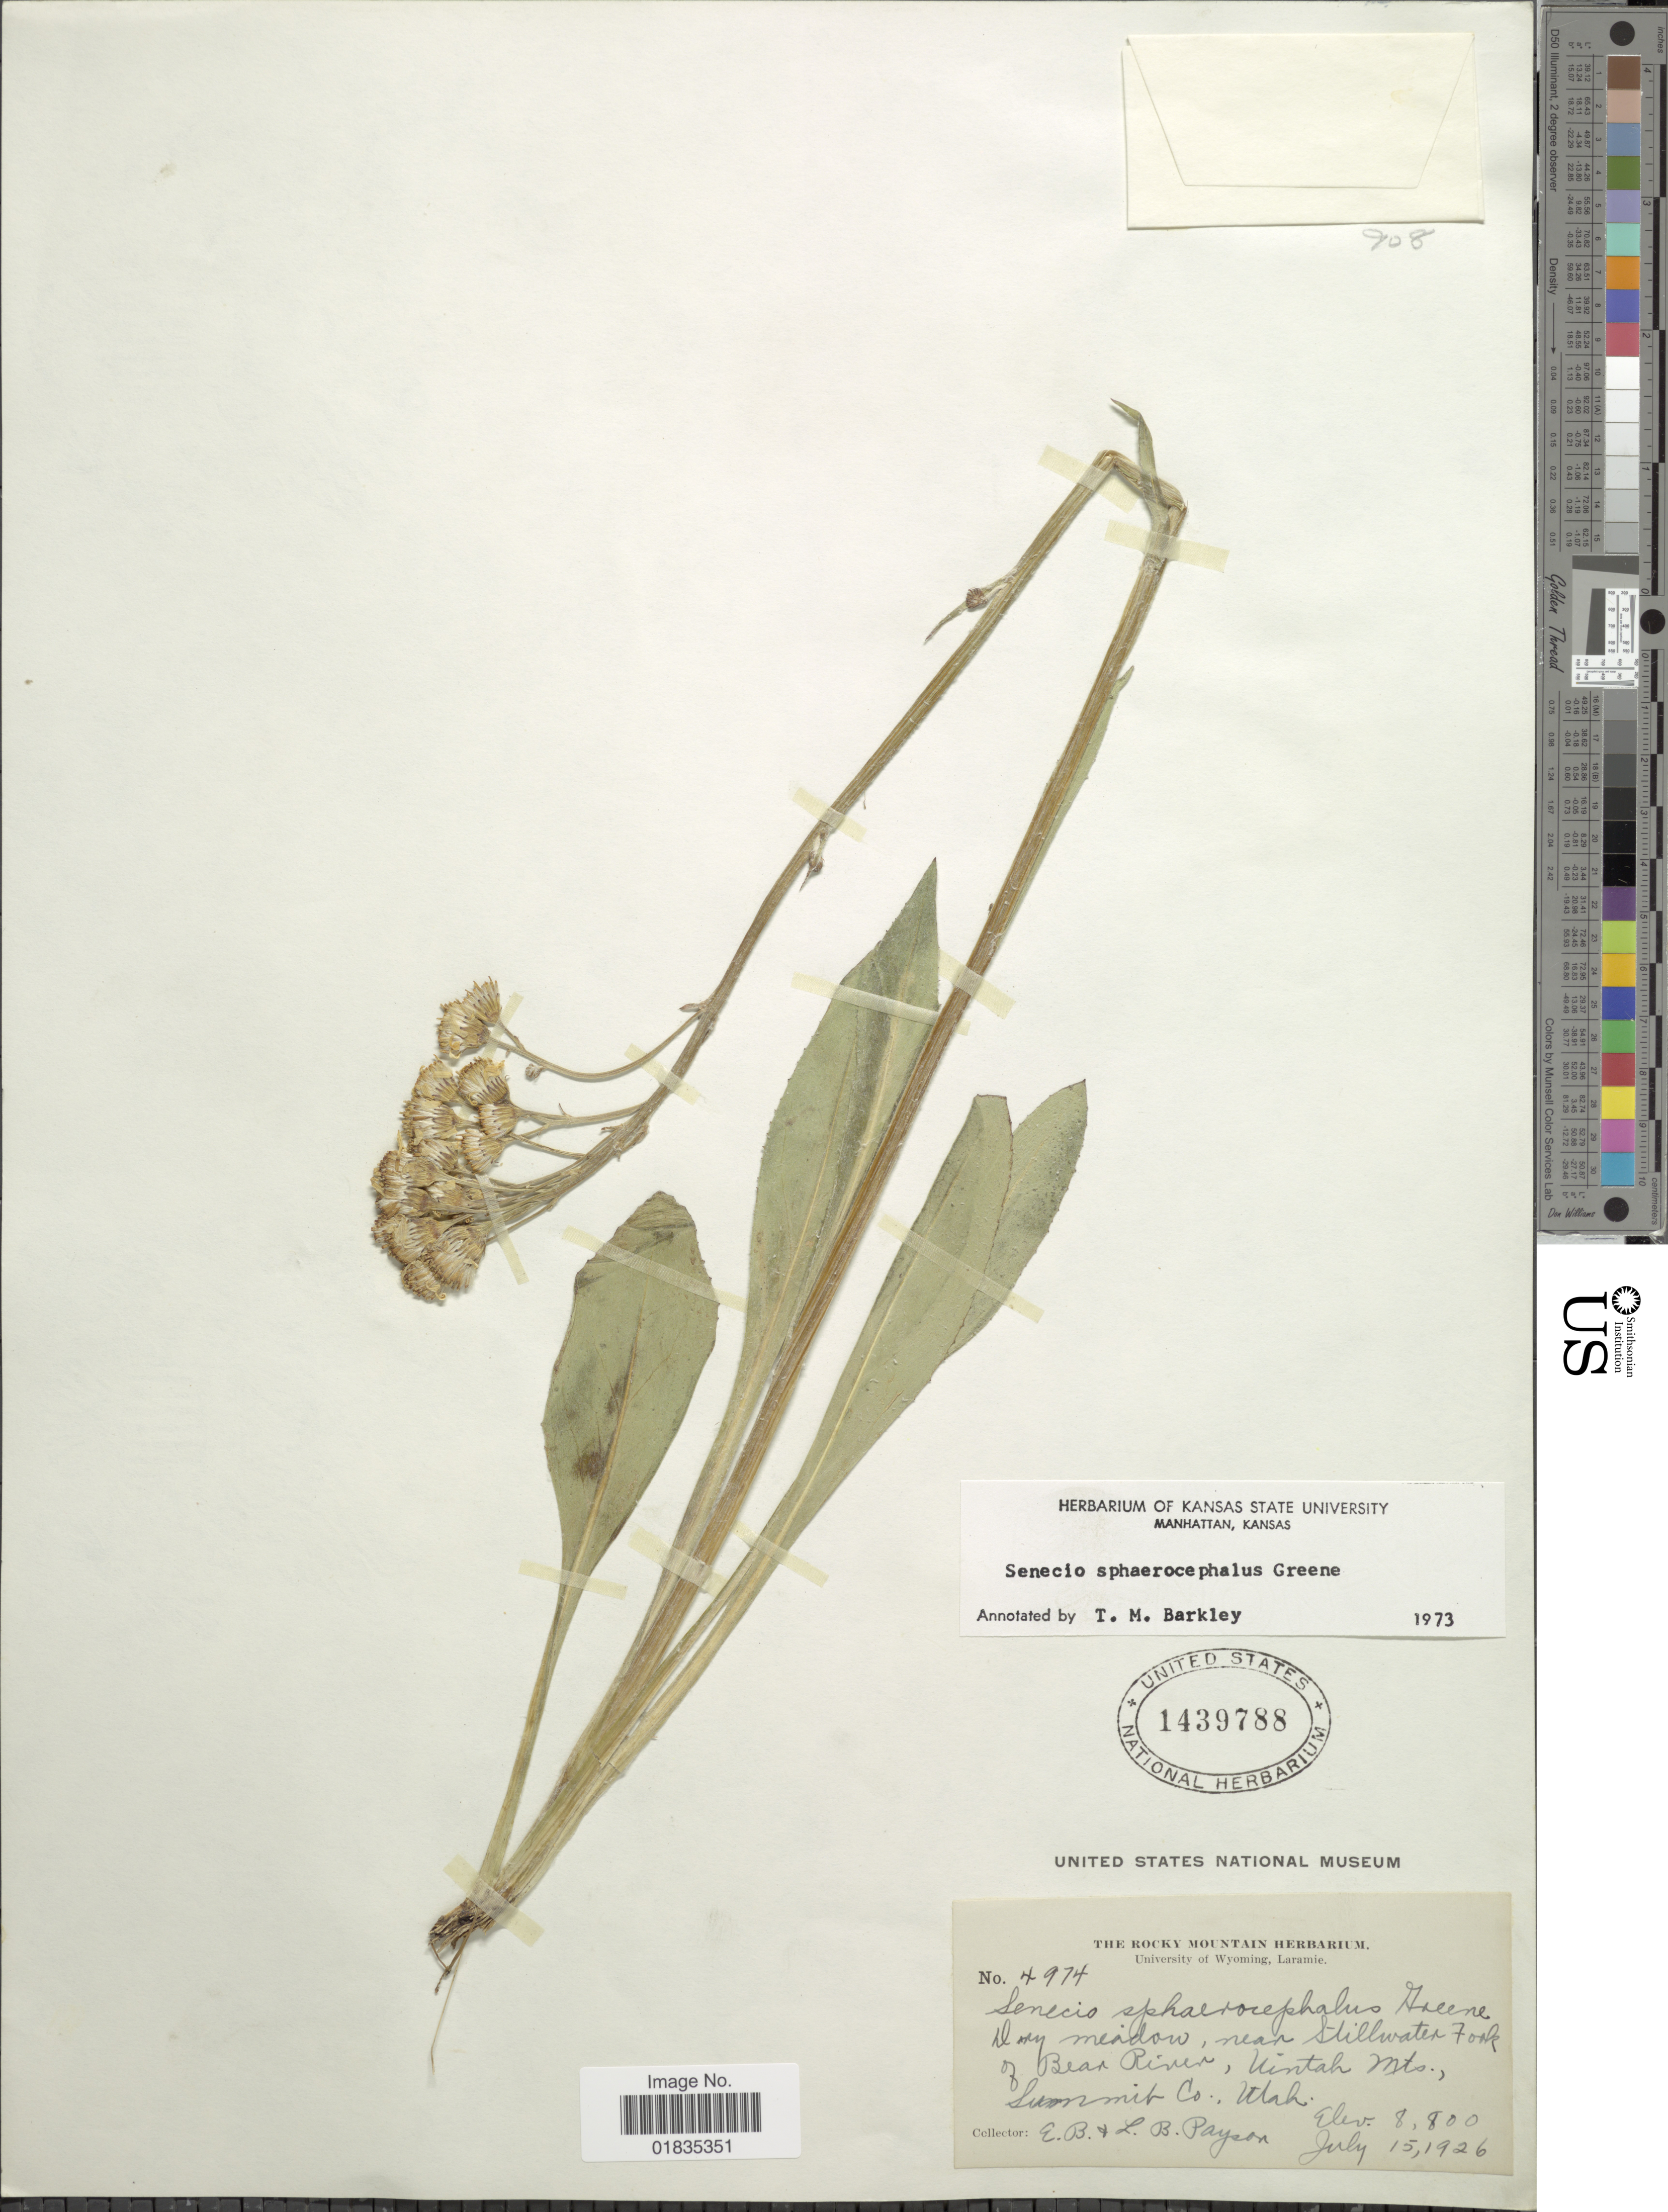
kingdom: Plantae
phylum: Tracheophyta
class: Magnoliopsida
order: Asterales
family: Asteraceae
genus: Senecio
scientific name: Senecio sphaerocephalus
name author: Greene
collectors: E. B. Payson & L. Payson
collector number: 4974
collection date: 1926-07-15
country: United States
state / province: Utah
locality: Dry meadow, near Stillwater Fork of Bear River, Uintah Mts., Summit Co.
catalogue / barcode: US 1439788